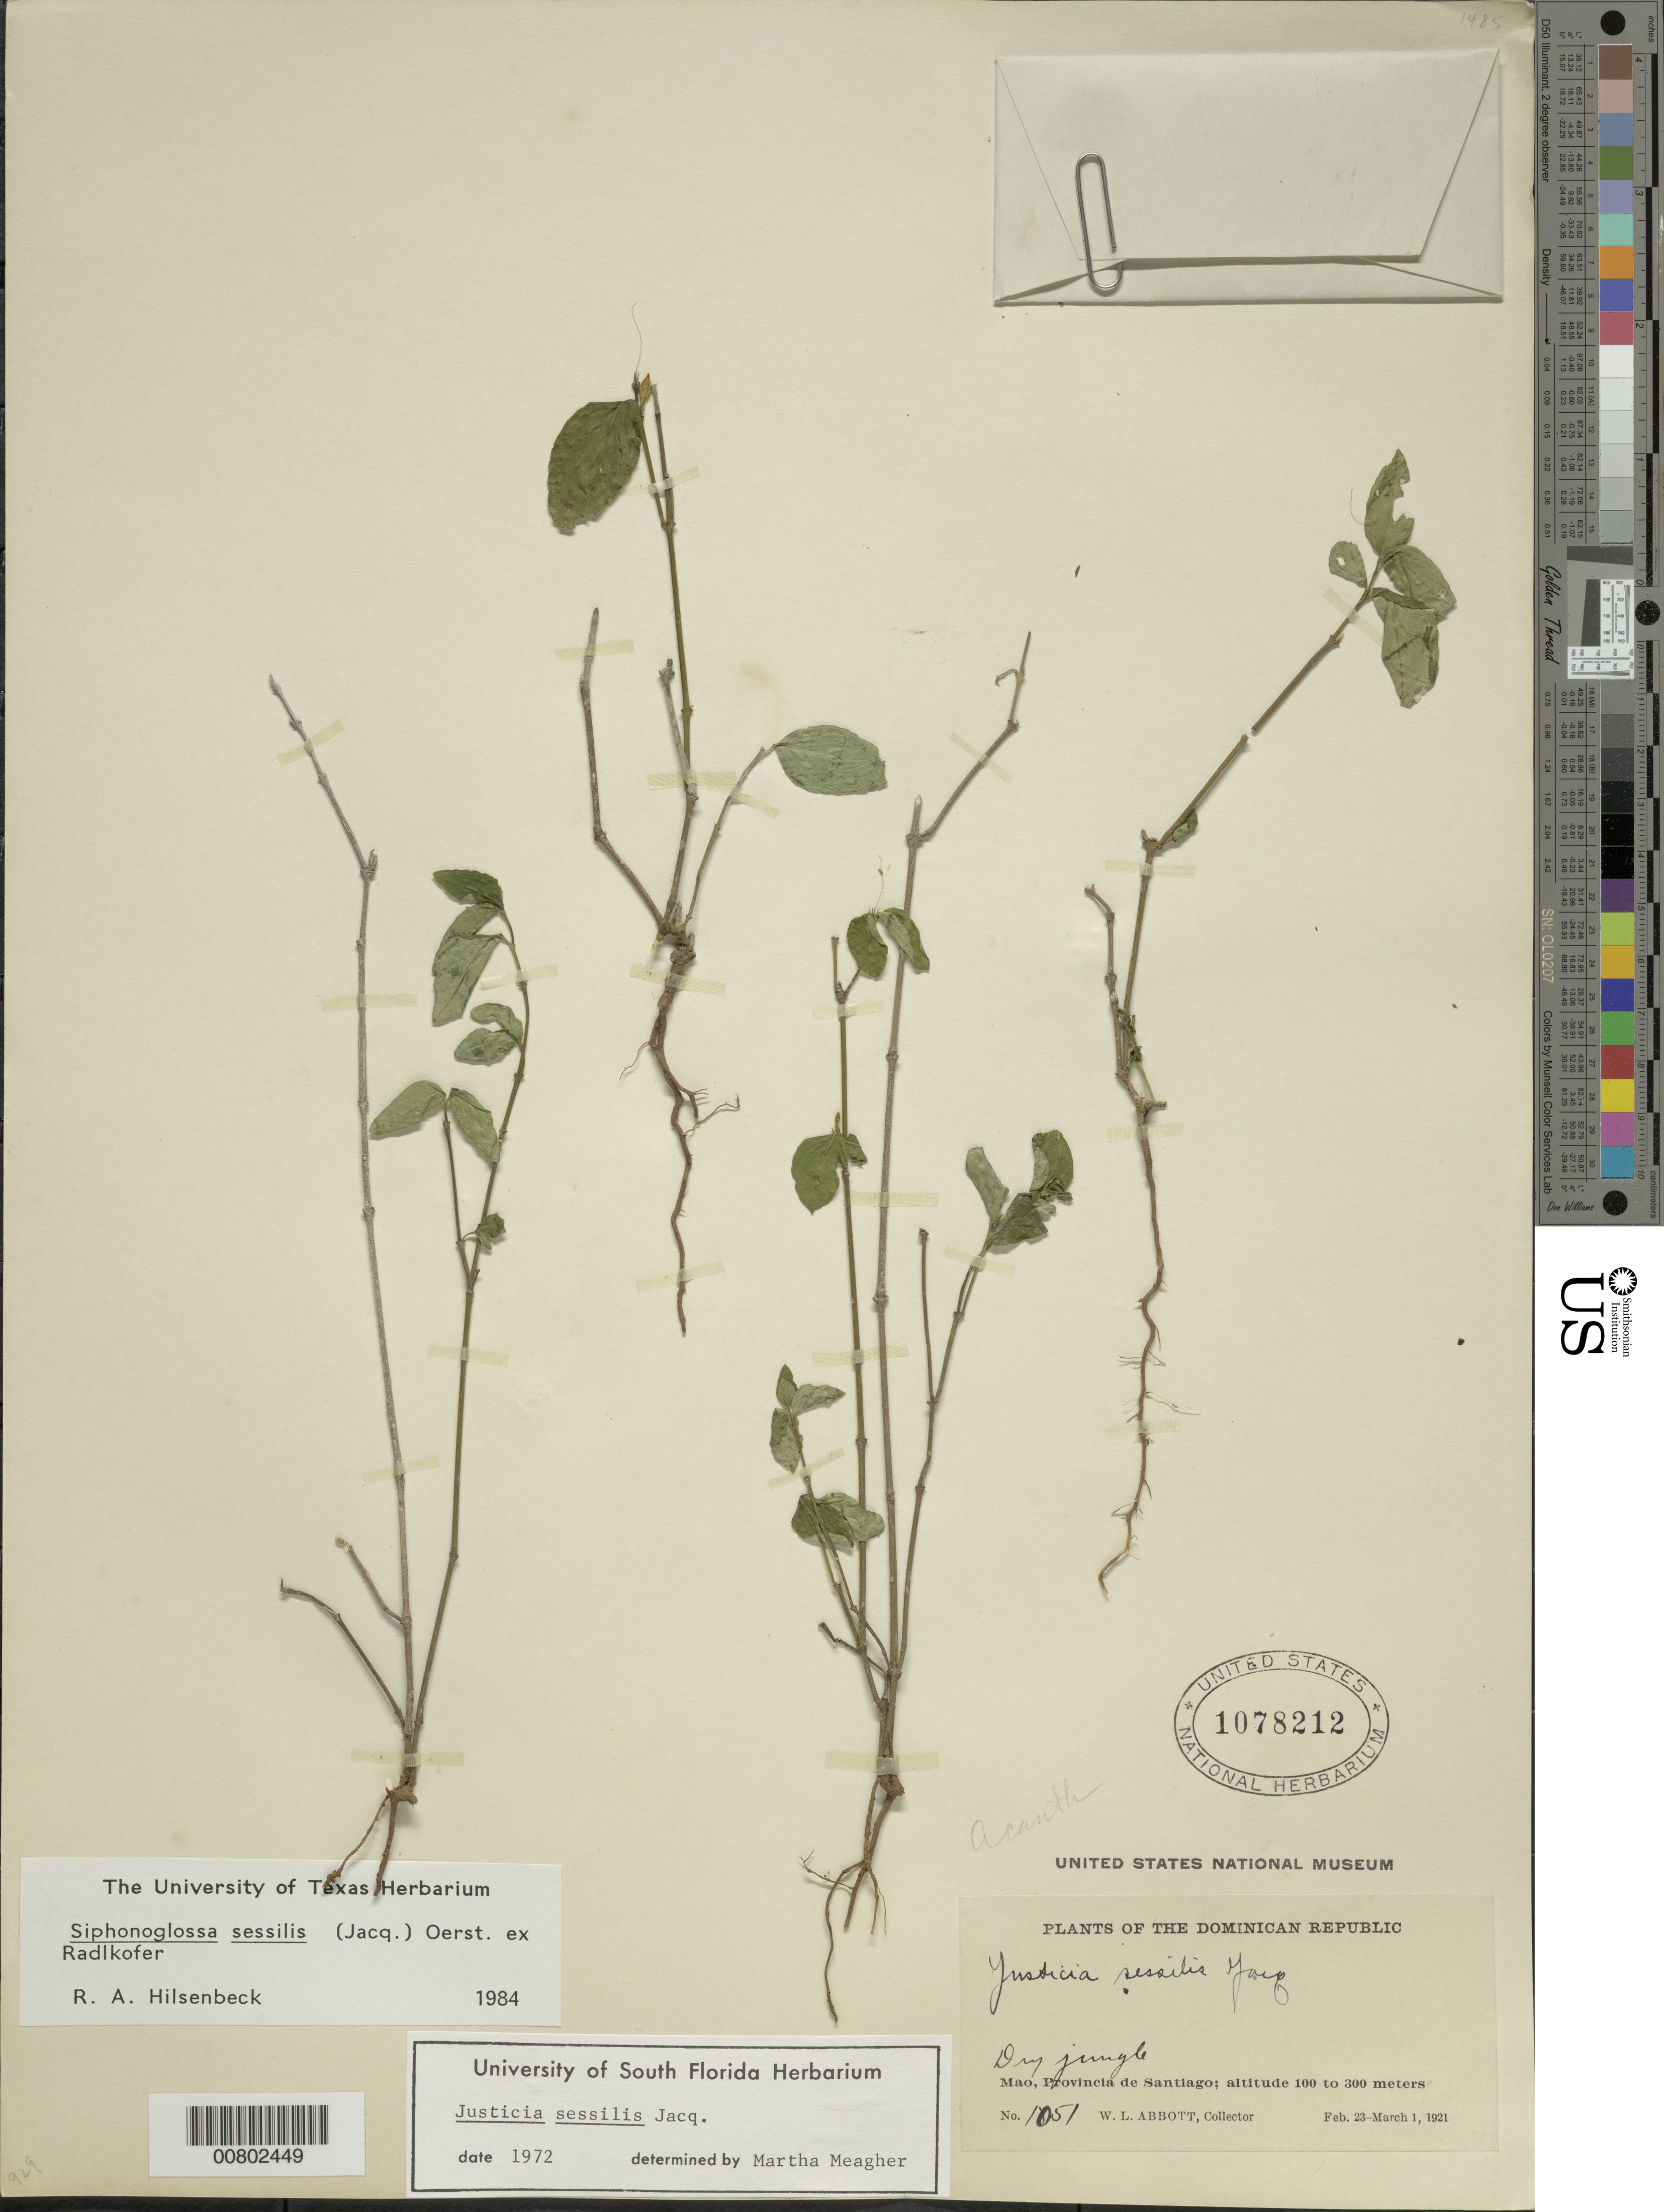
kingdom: Plantae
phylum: Tracheophyta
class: Magnoliopsida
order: Lamiales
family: Acanthaceae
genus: Siphonoglossa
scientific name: Siphonoglossa sessilis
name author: (Jacq.) D.N. Gibson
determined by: Hilsenbeck, R. A.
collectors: W. L. Abbott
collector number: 1051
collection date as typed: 23 Feb 1921 to 01 Mar 1921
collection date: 1921-02-23/1921-03-01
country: Dominican Republic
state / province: Santiago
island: Hispaniola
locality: Mao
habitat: Dry jungle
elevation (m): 100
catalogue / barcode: US 1078212